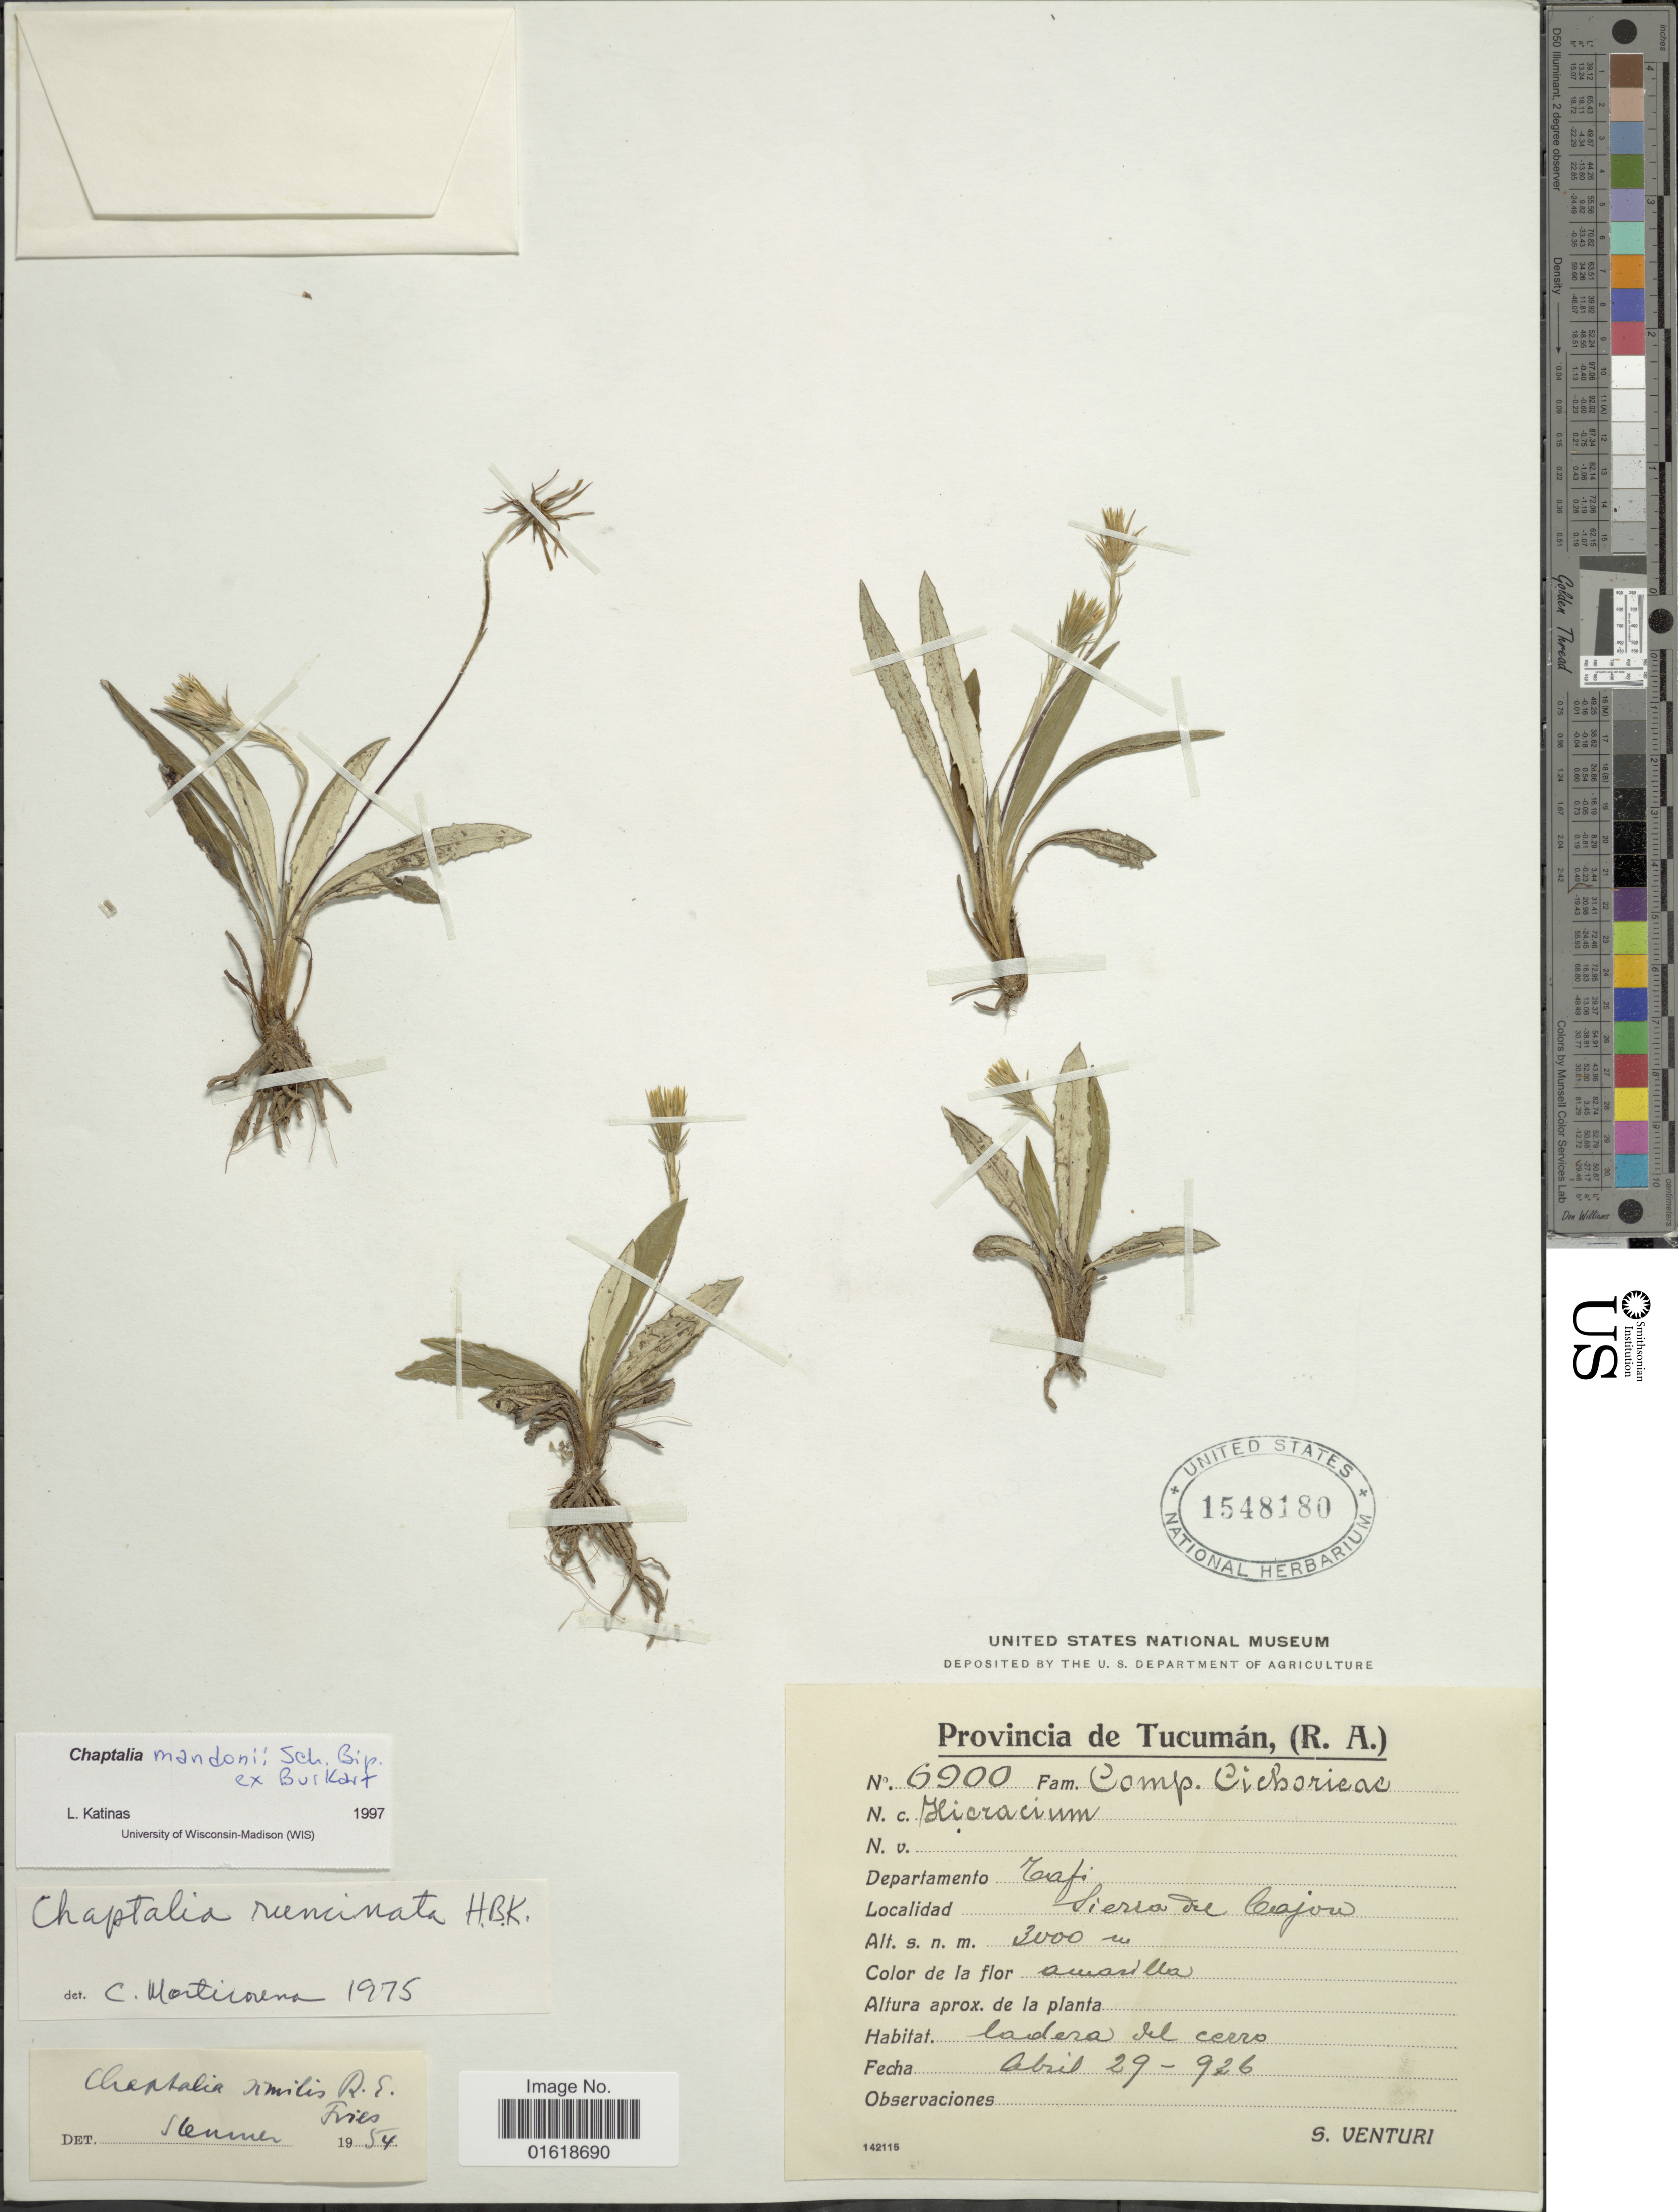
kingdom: Plantae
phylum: Tracheophyta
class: Magnoliopsida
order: Asterales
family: Asteraceae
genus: Chaptalia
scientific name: Chaptalia mandonii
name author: Burkart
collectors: S. Venturi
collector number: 6900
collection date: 1926-04-29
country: Argentina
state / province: Tucuman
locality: Departamento Tafi. Sierra de Cajon.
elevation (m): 3000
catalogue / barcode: US 1548180